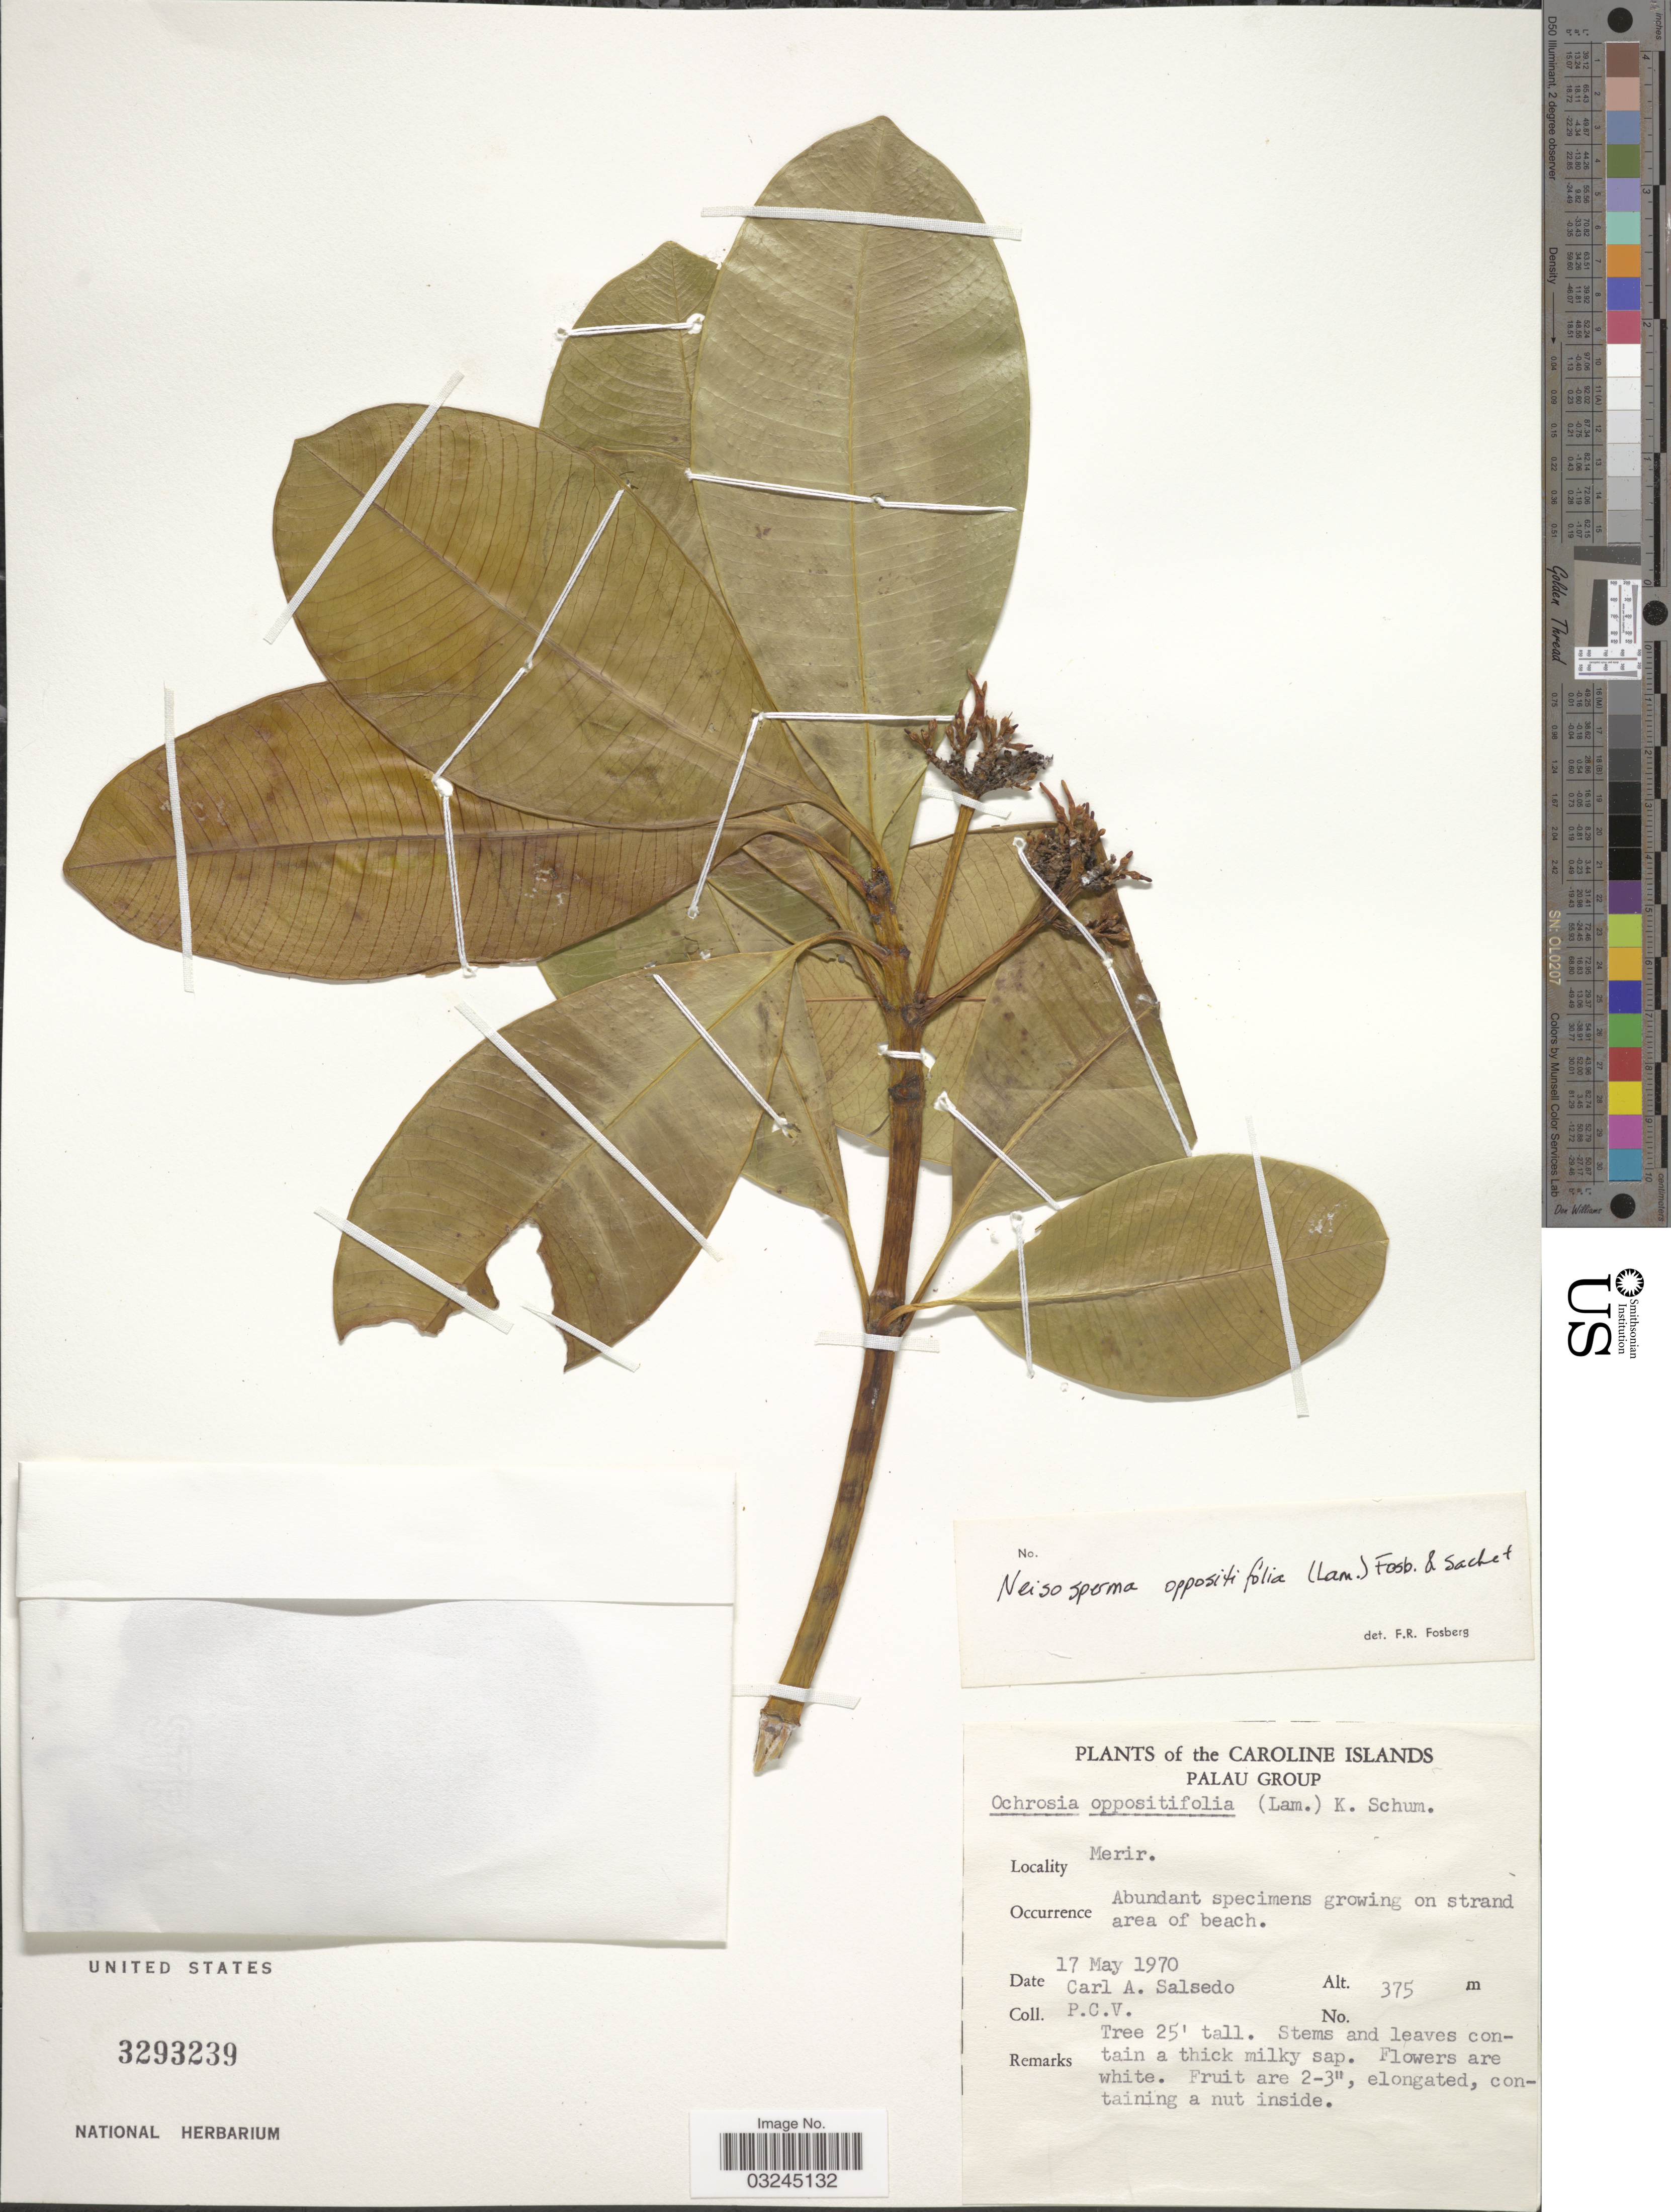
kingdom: Plantae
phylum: Tracheophyta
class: Magnoliopsida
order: Gentianales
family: Apocynaceae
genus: Ochrosia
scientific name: Ochrosia oppositifolia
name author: (Lam.) K. Schum.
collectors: C.A. Salsedo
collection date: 1970-05-17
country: Palau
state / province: Belau Outliers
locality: The Caroline Islands. Palau Group. Merir.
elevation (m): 375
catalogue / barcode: US 3293239